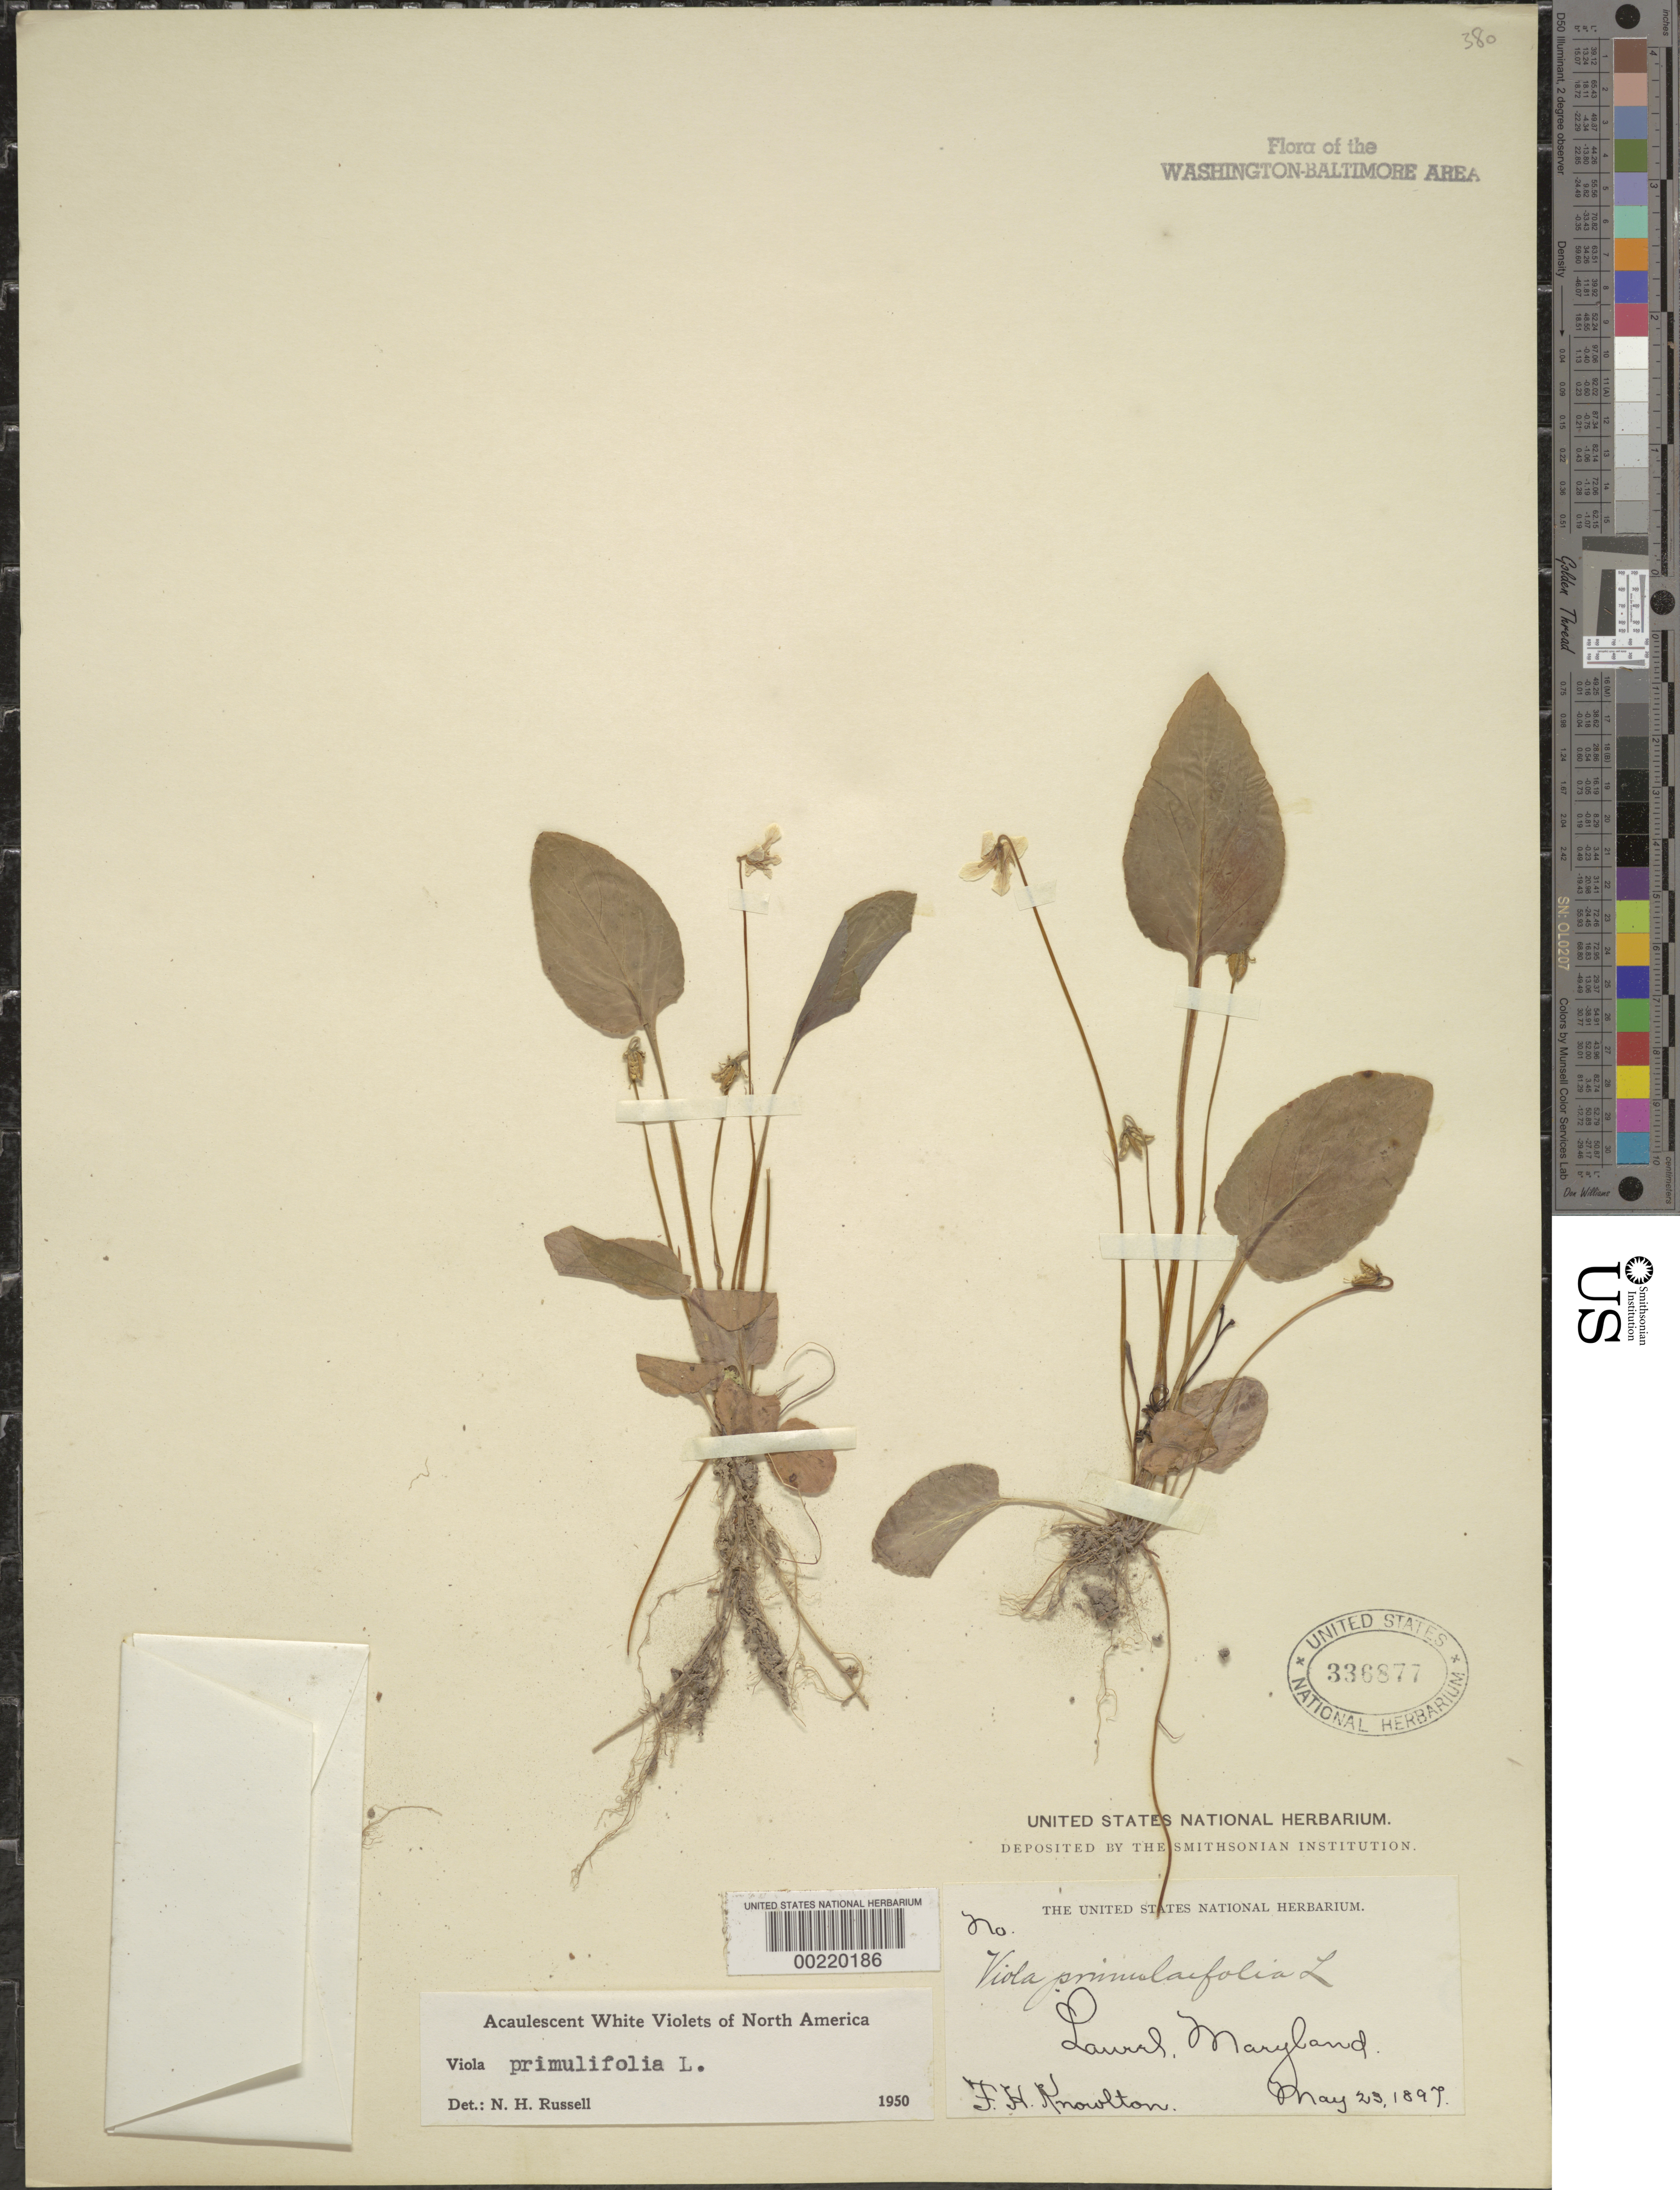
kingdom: Plantae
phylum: Tracheophyta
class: Magnoliopsida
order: Malpighiales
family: Violaceae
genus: Viola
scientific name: Viola primulifolia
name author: L.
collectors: F. H. Knowlton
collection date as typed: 23 May 1897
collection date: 1897-05-23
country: United States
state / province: Maryland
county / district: Prince George's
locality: Laurel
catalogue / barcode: US 336877